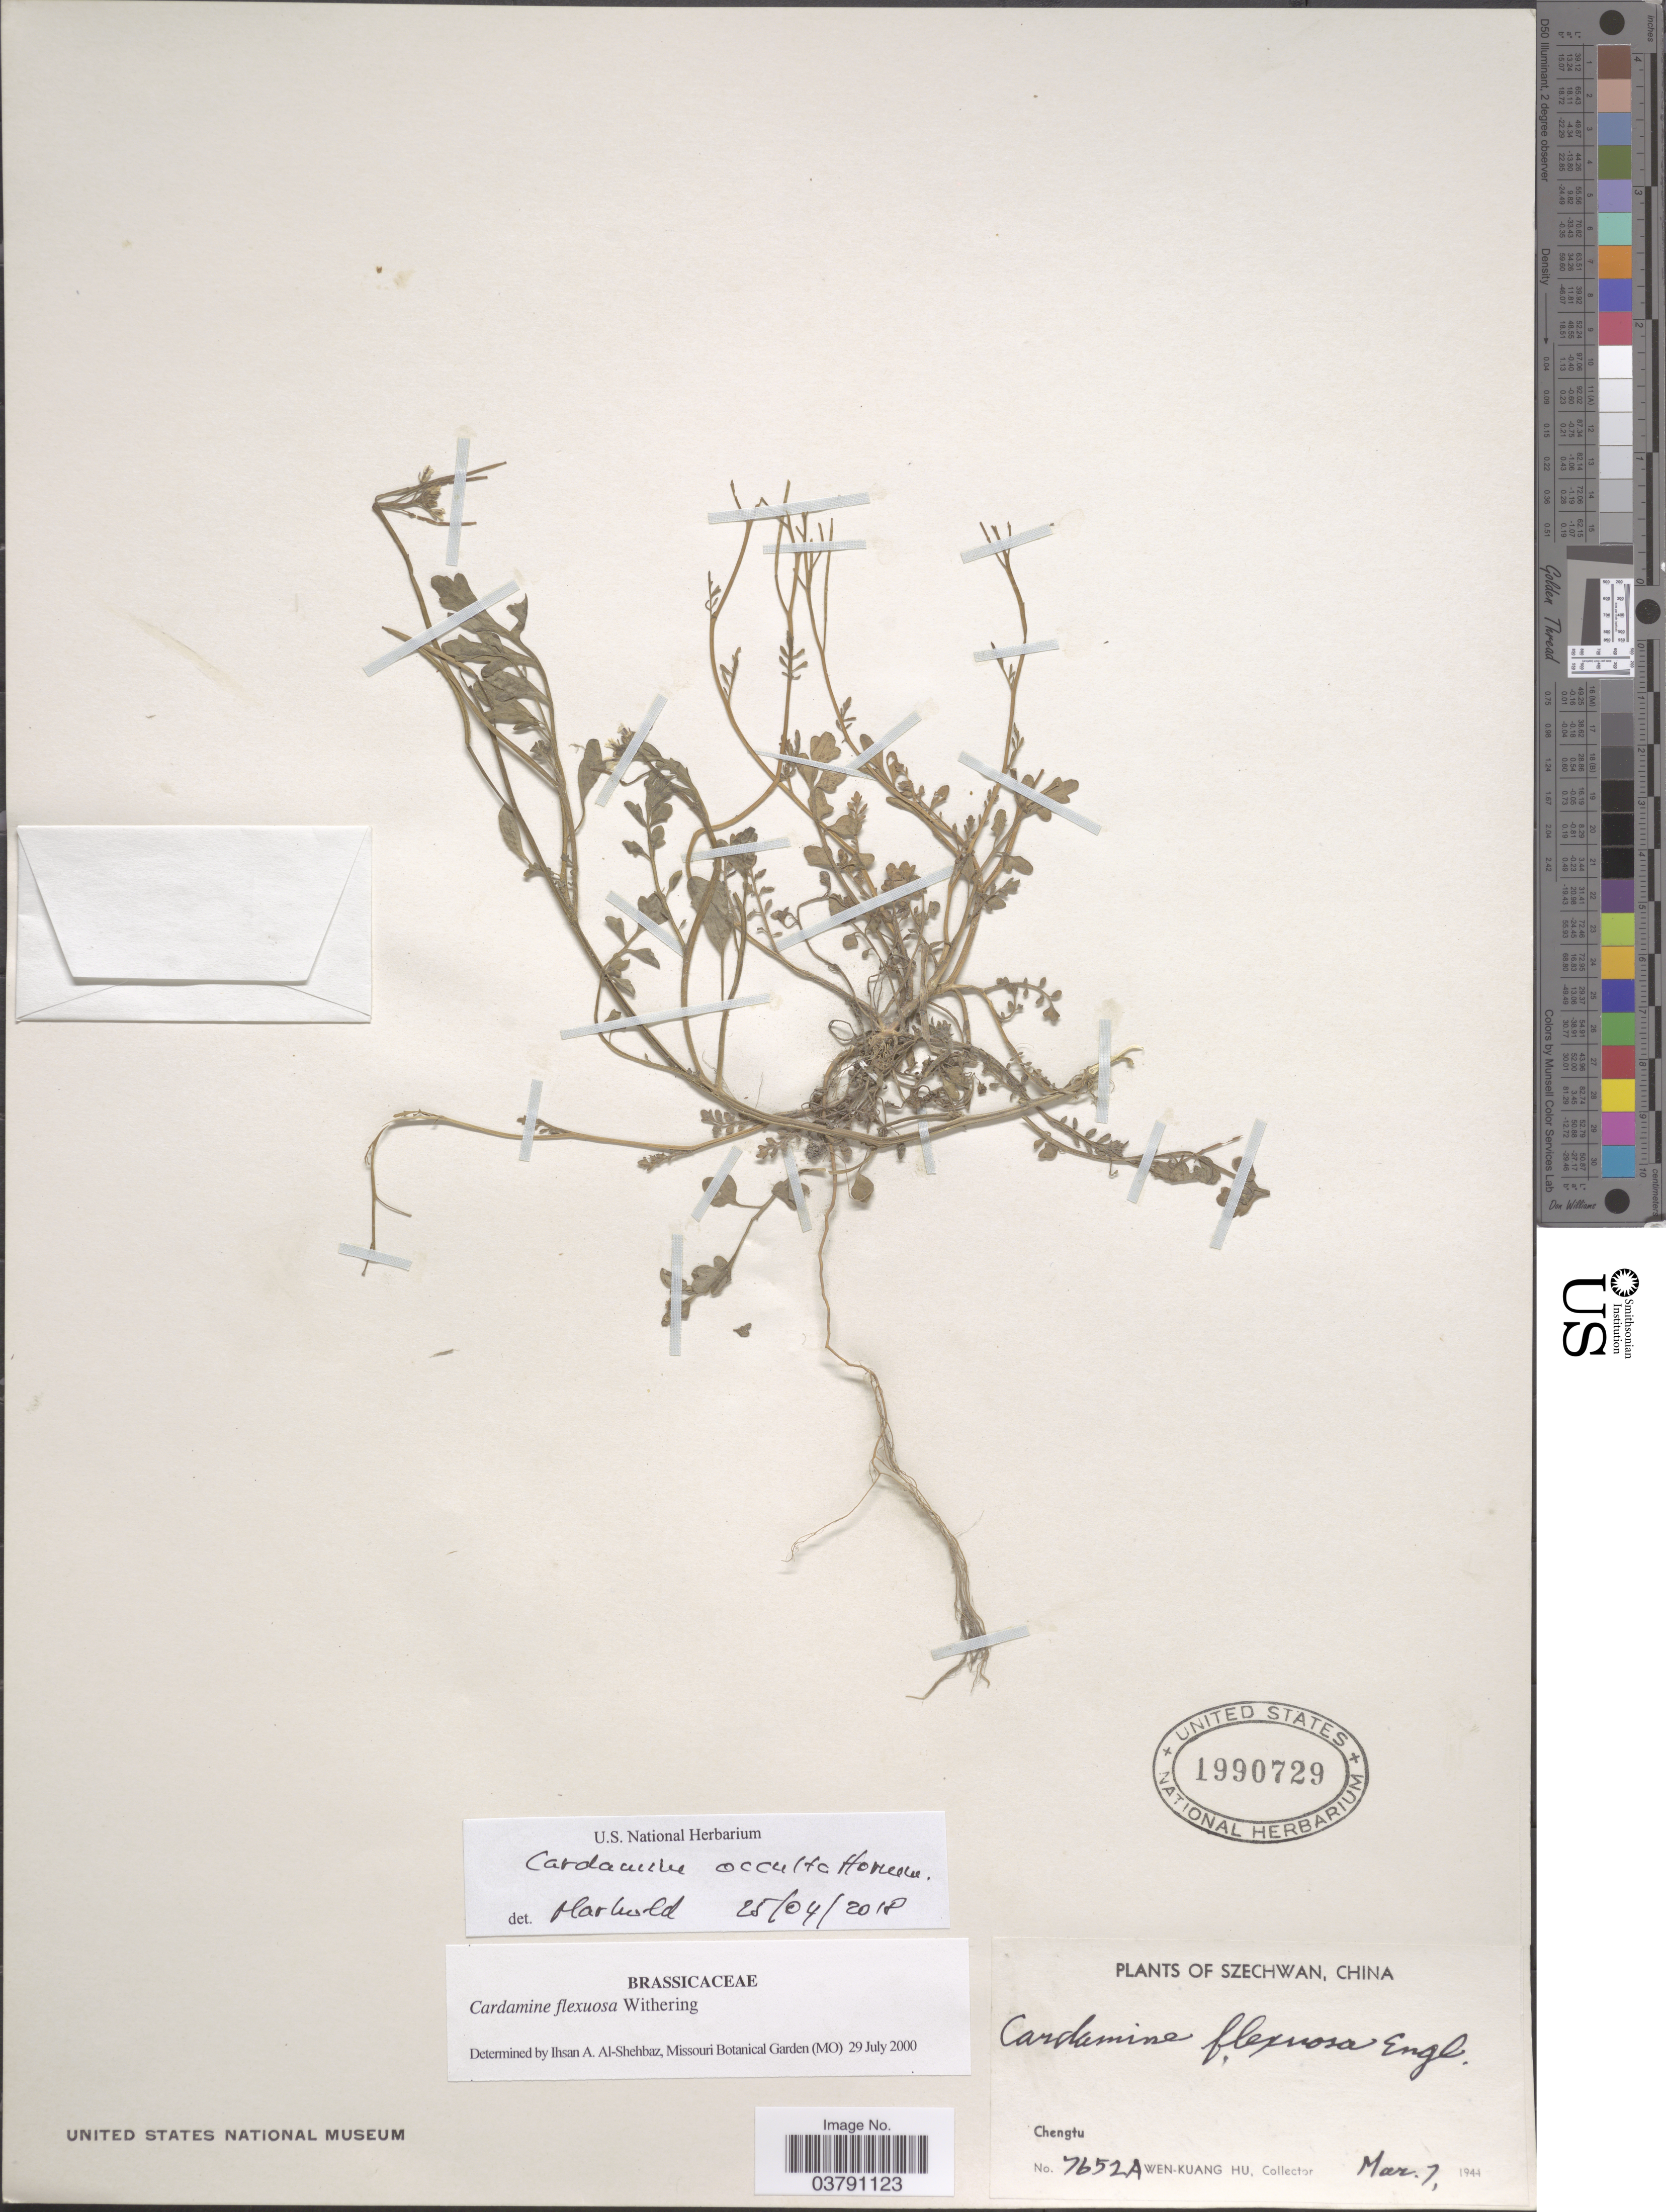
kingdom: Plantae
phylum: Tracheophyta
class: Magnoliopsida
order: Brassicales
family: Brassicaceae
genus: Cardamine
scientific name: Cardamine occulta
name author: Hornem.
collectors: W. K. Hu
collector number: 7652A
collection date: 1944-03-07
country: China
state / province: Sichuan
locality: Szechwan, Chengtu.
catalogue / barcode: US 1990729